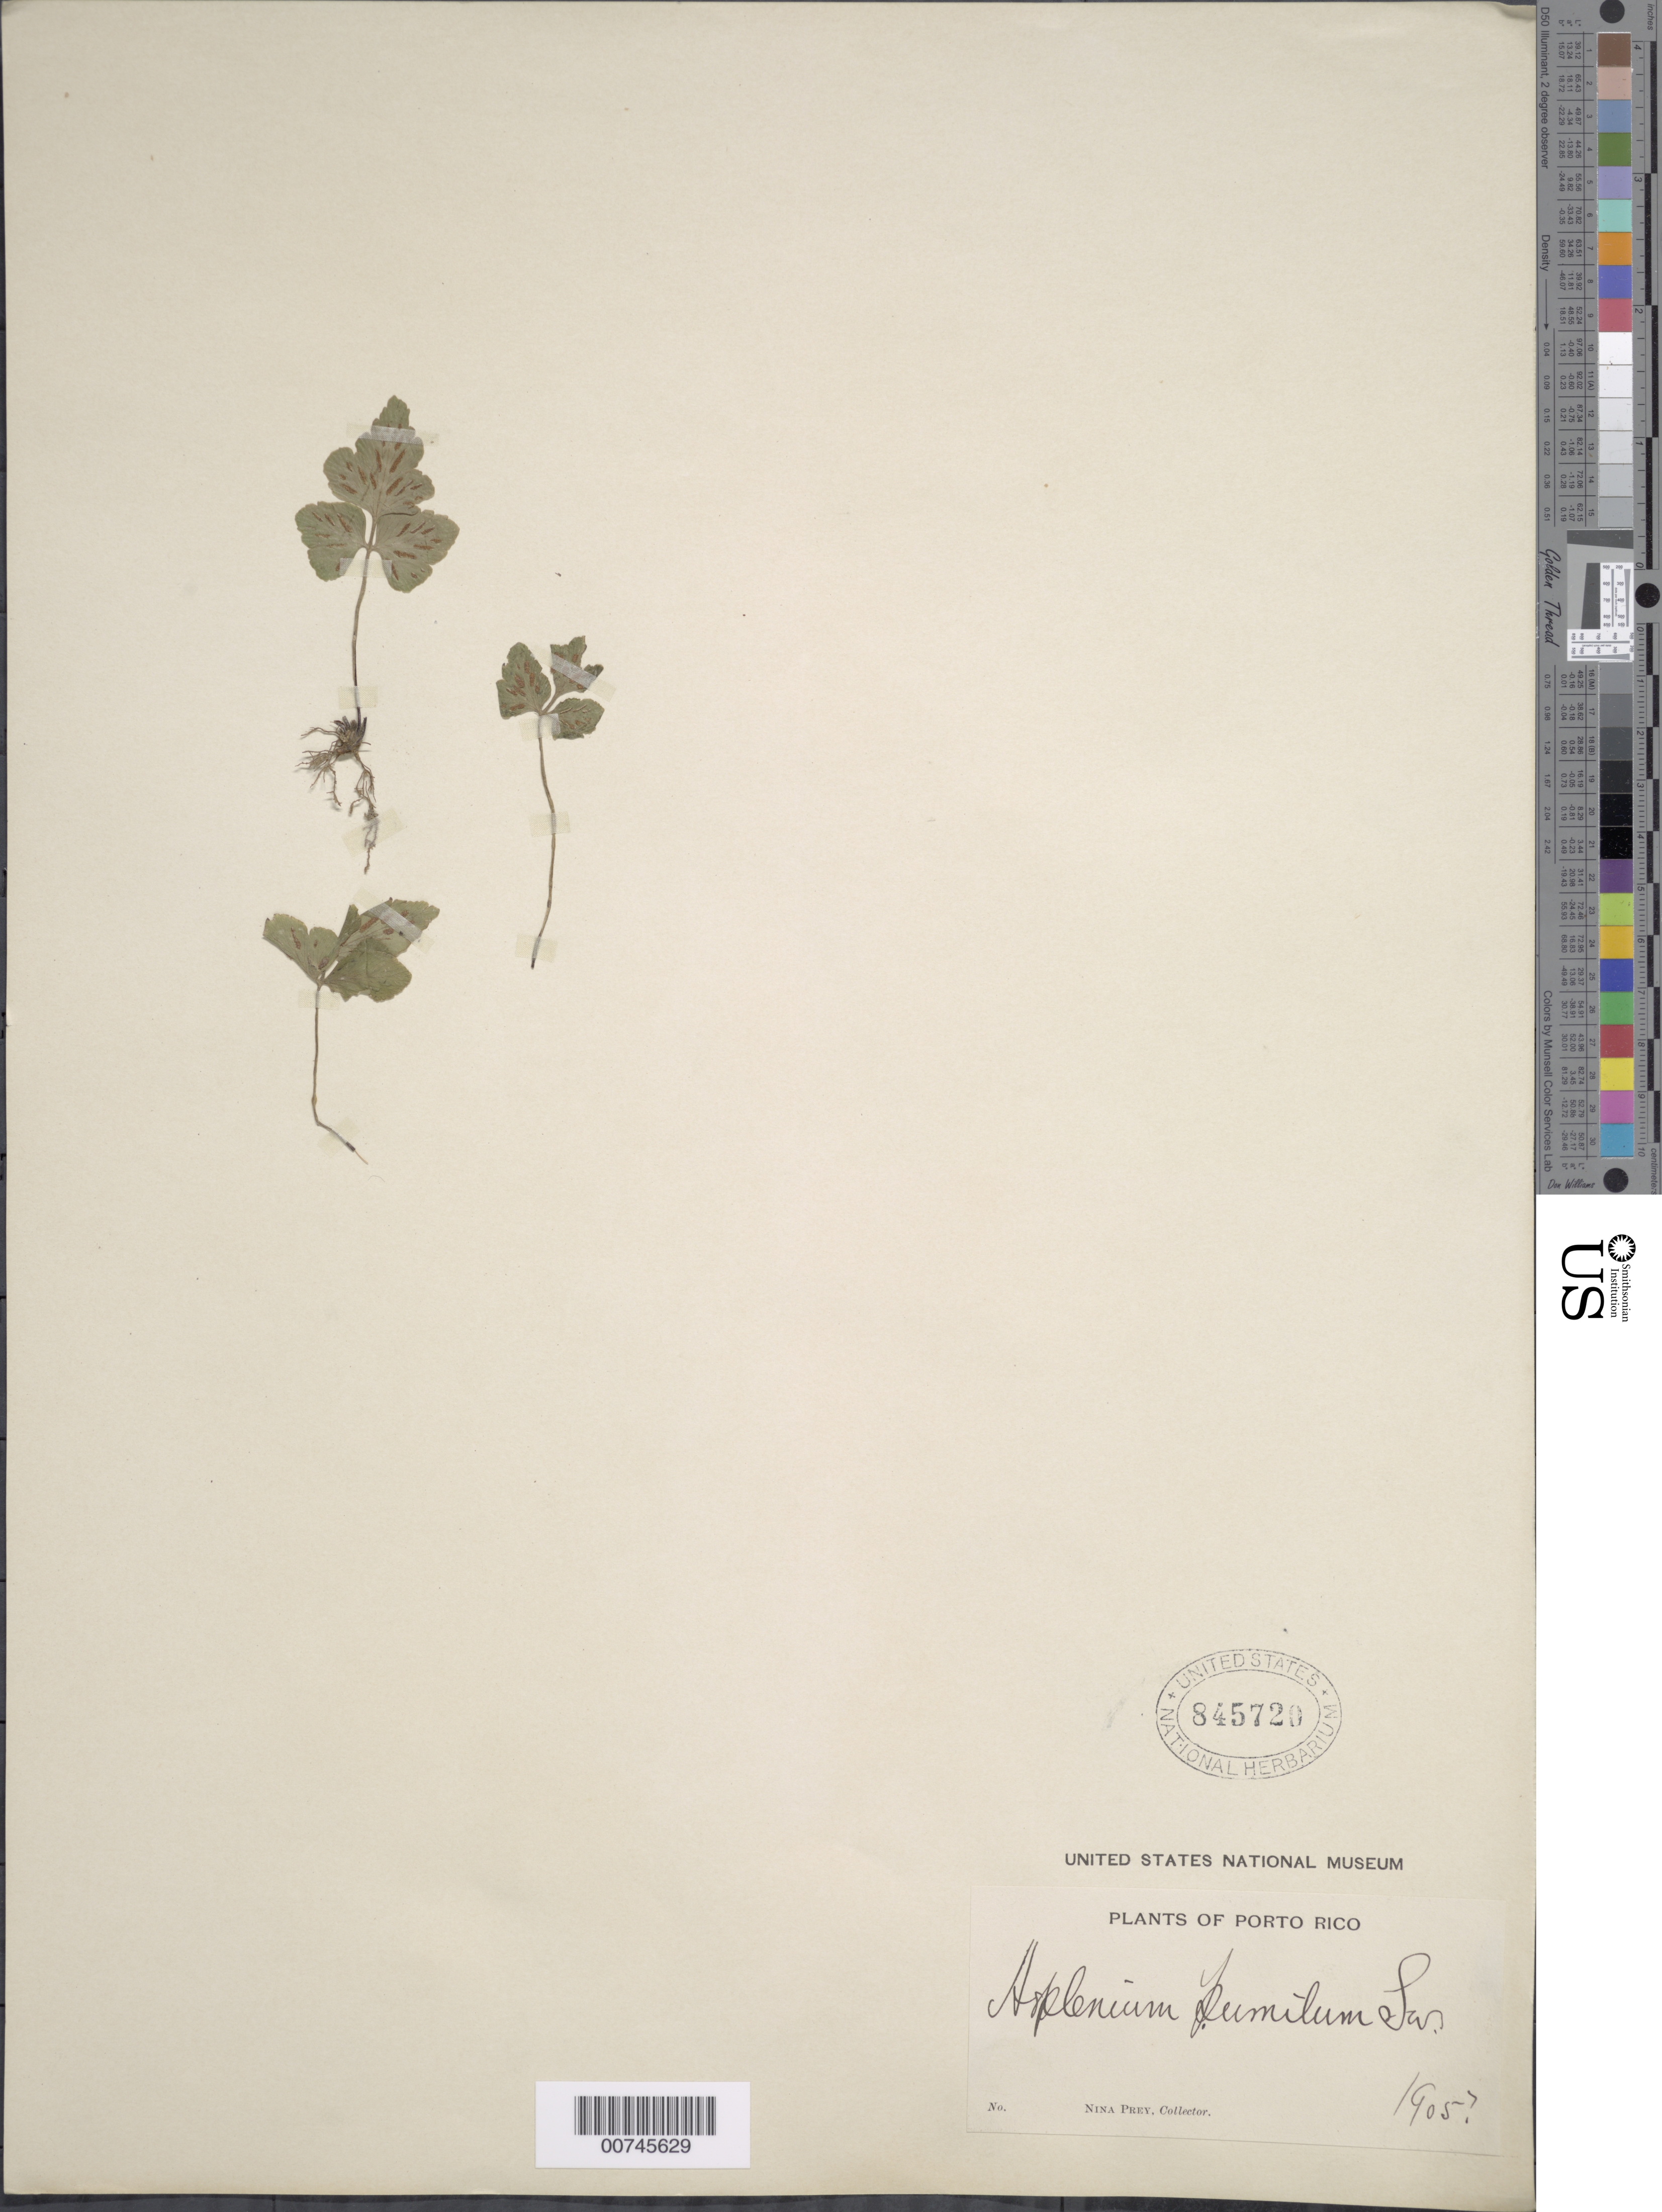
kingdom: Plantae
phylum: Tracheophyta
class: Polypodiopsida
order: Polypodiales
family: Aspleniaceae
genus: Asplenium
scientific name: Asplenium pumilum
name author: Sw.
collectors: N. Prey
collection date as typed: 1905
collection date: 1905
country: Puerto Rico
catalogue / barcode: US 845720